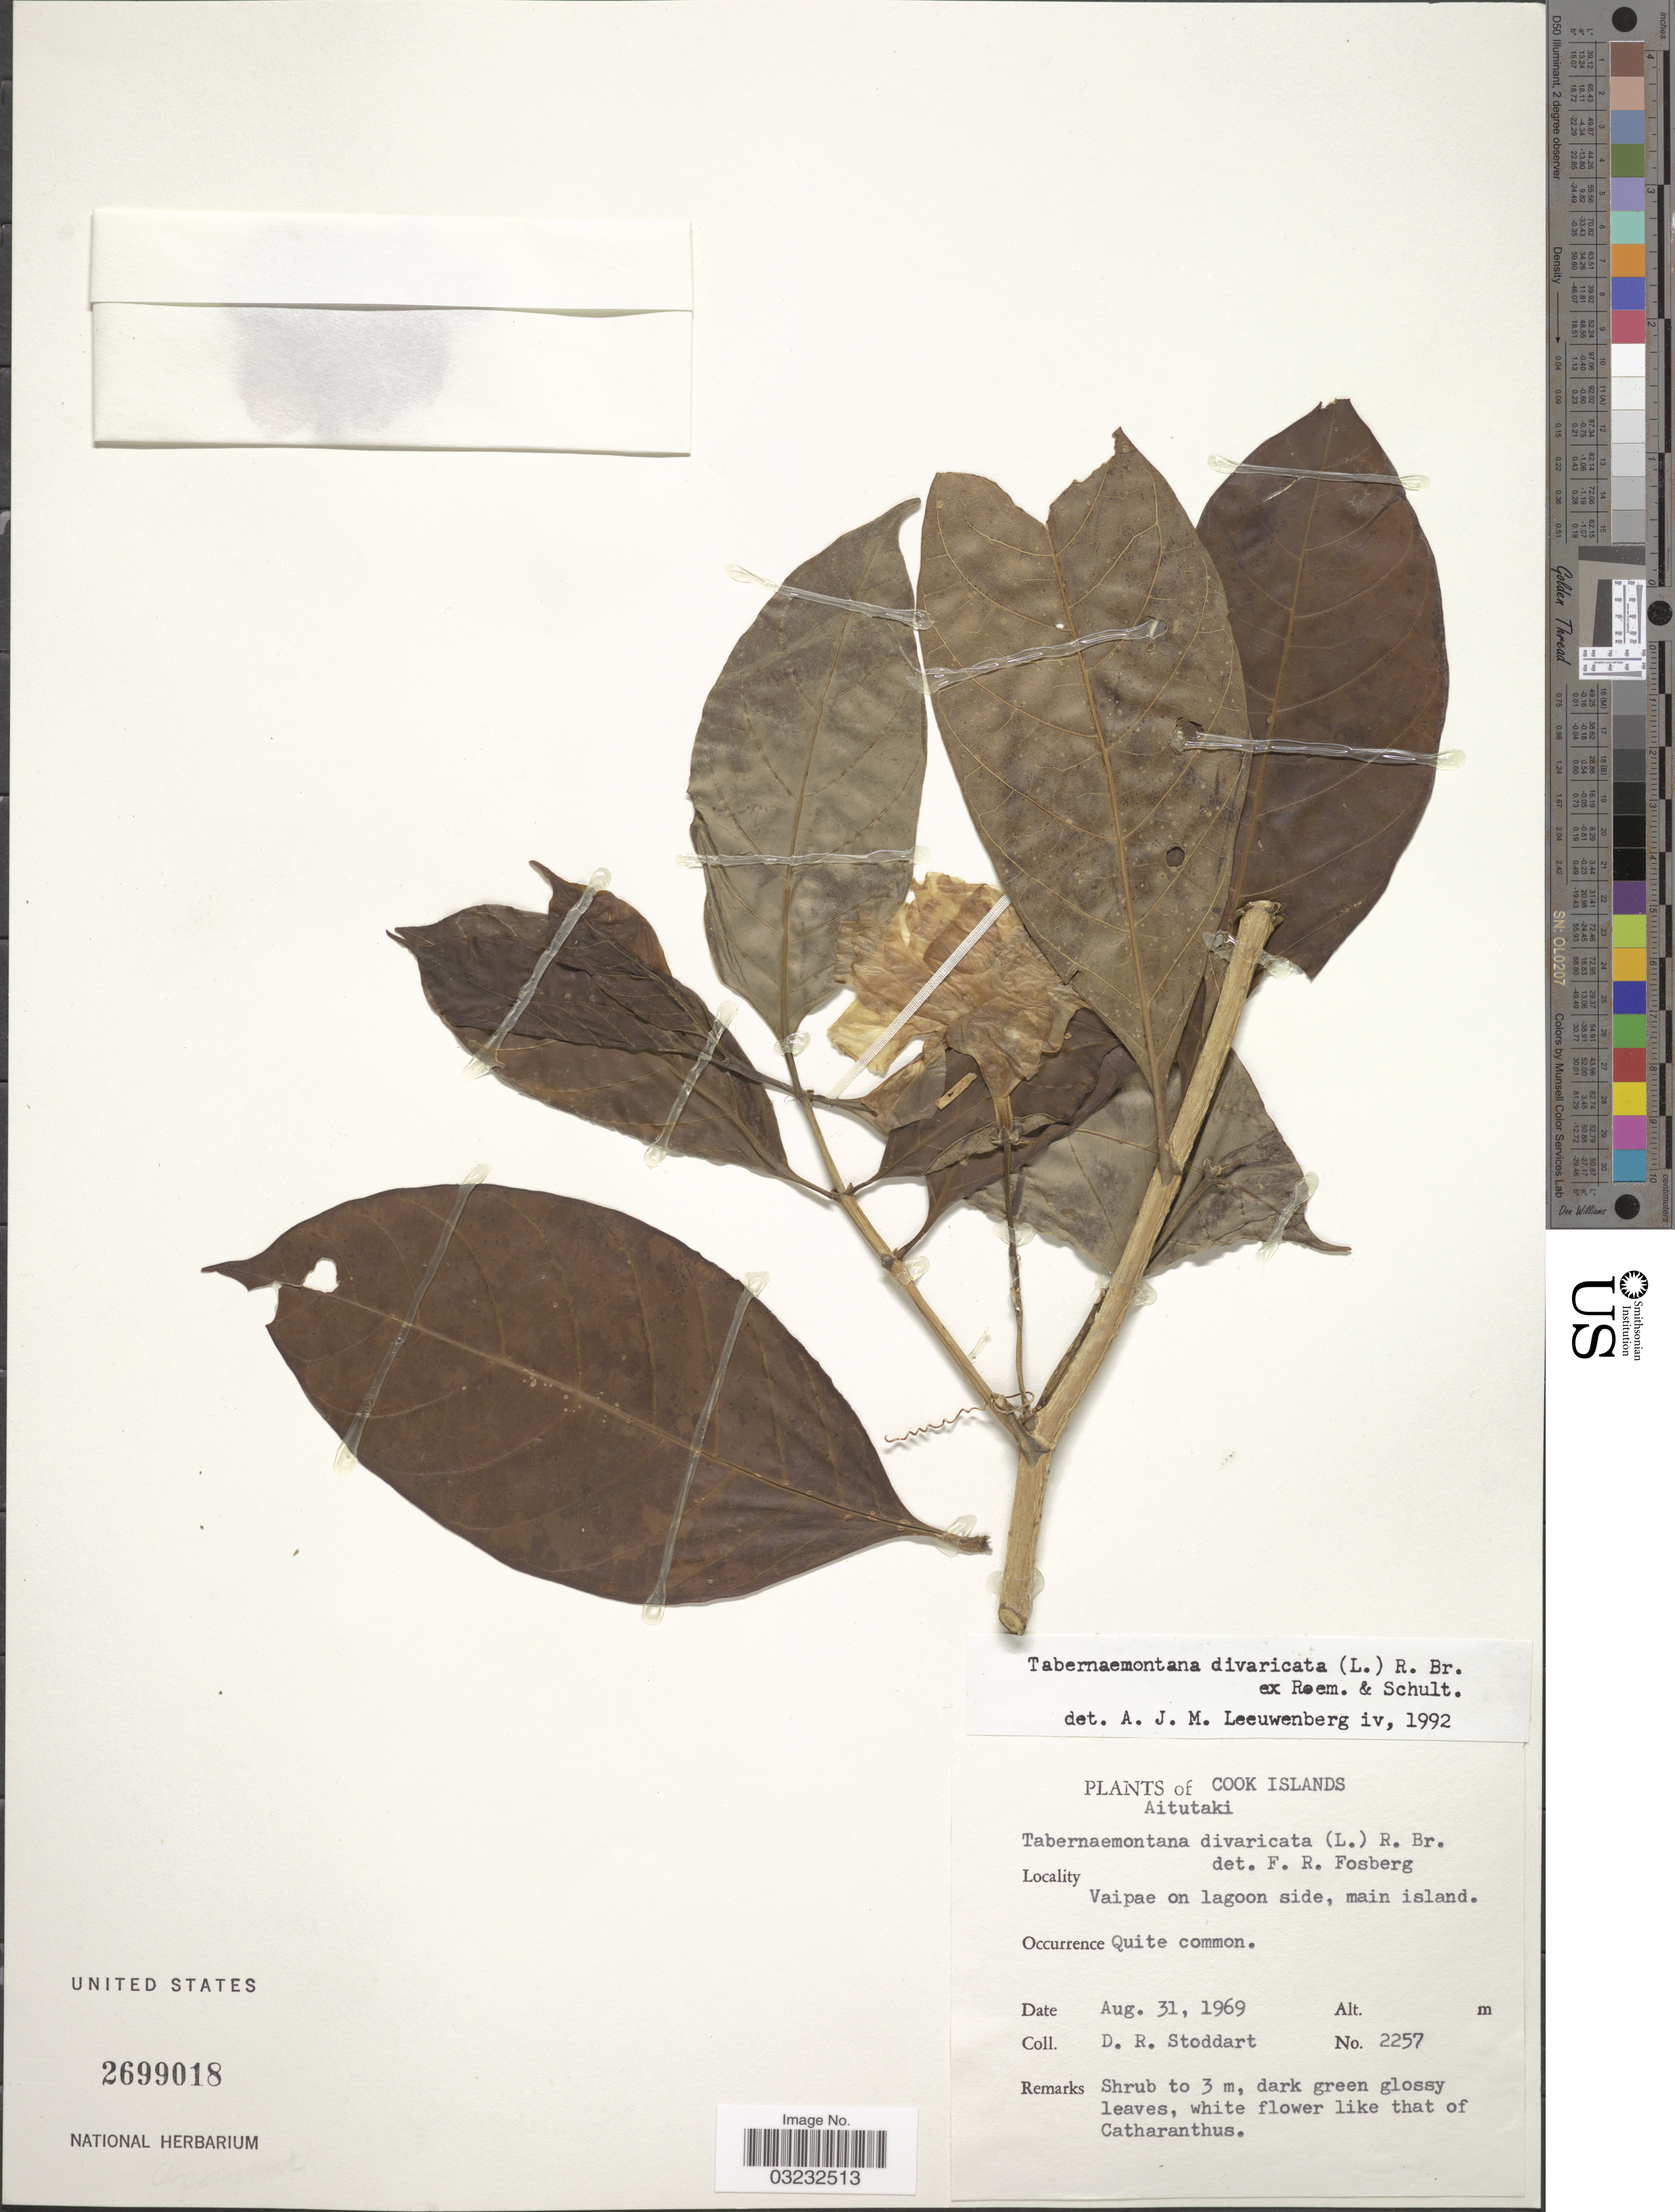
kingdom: Plantae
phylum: Tracheophyta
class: Magnoliopsida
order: Gentianales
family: Apocynaceae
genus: Tabernaemontana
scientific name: Tabernaemontana divaricata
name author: (L.) R. Br. ex Roem. & Schult.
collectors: D. R. Stoddart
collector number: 2257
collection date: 1969-08-31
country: Cook Islands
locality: Aitutaki, Vaipae on lagoon side, main island.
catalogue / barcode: US 2699018